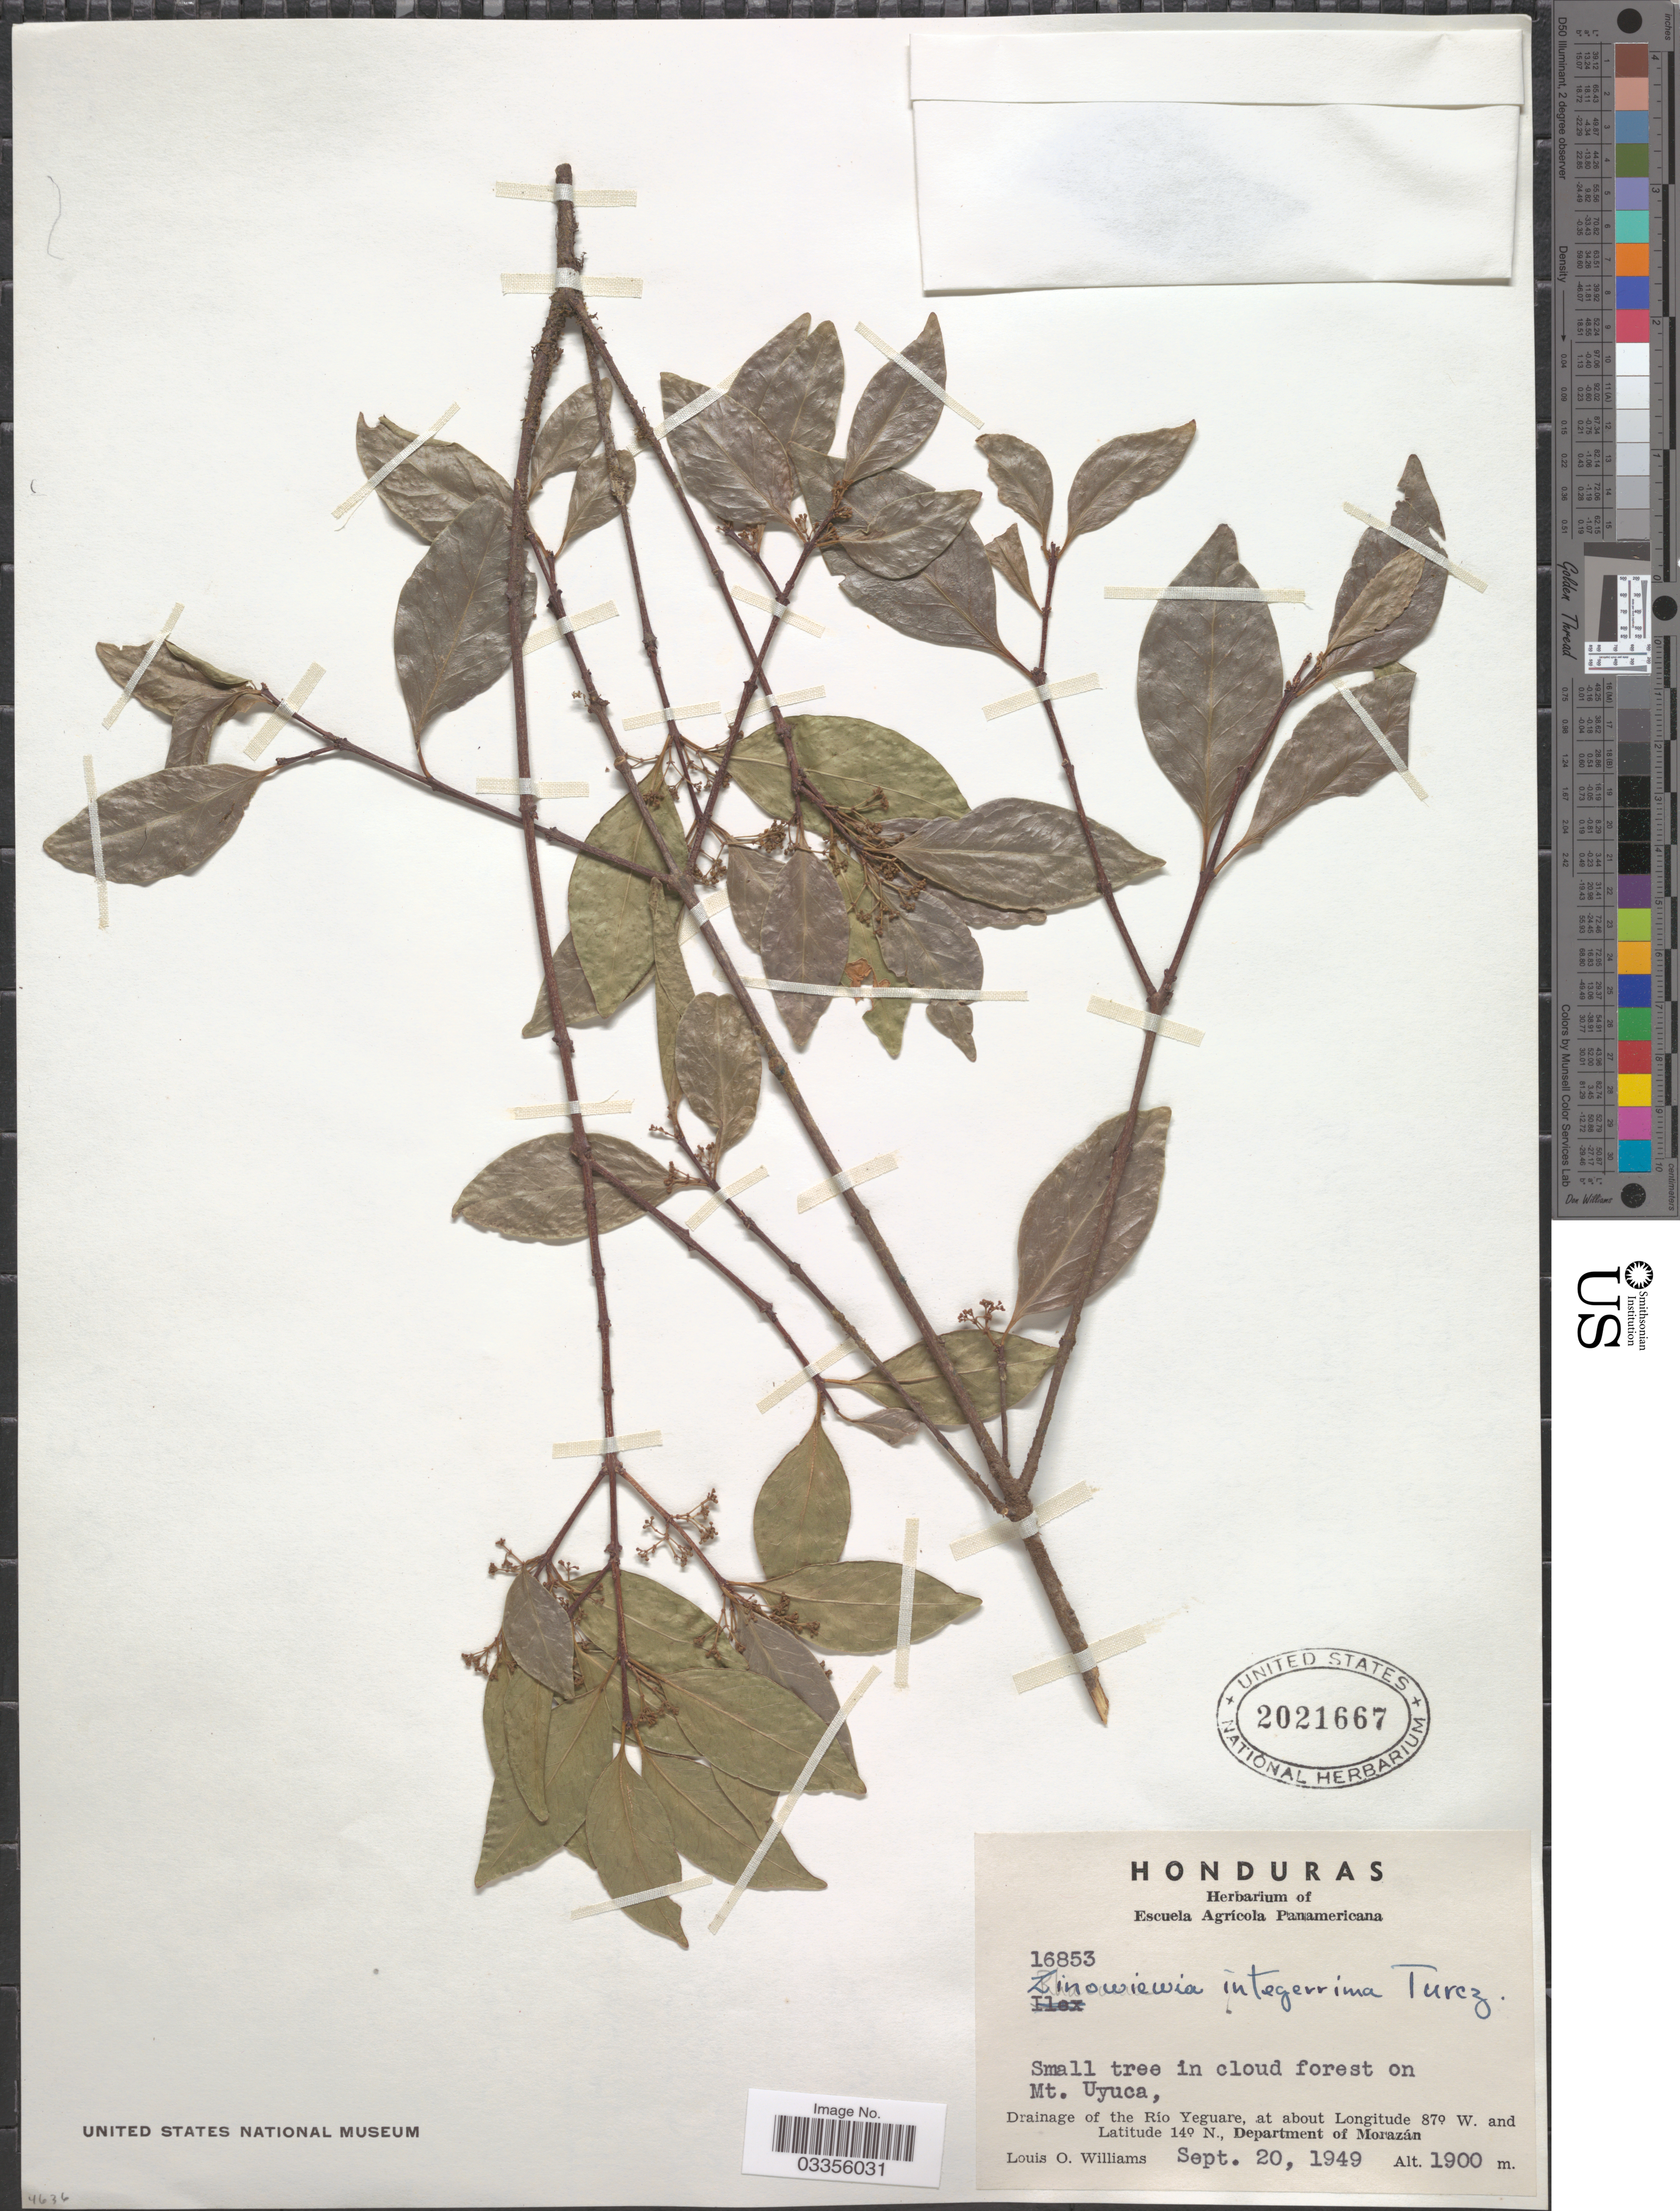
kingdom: Plantae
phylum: Tracheophyta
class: Magnoliopsida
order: Celastrales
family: Celastraceae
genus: Zinowiewia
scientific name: Zinowiewia integerrima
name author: (Turcz.) Turcz.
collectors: L. O. Williams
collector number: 16853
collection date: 1949-09-20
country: Honduras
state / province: Fco. Morazán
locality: In cloud forest on Mt. Uyuca, Drainage of the Río Yeguare, Department of Morazán.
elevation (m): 1900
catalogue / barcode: US 2021667